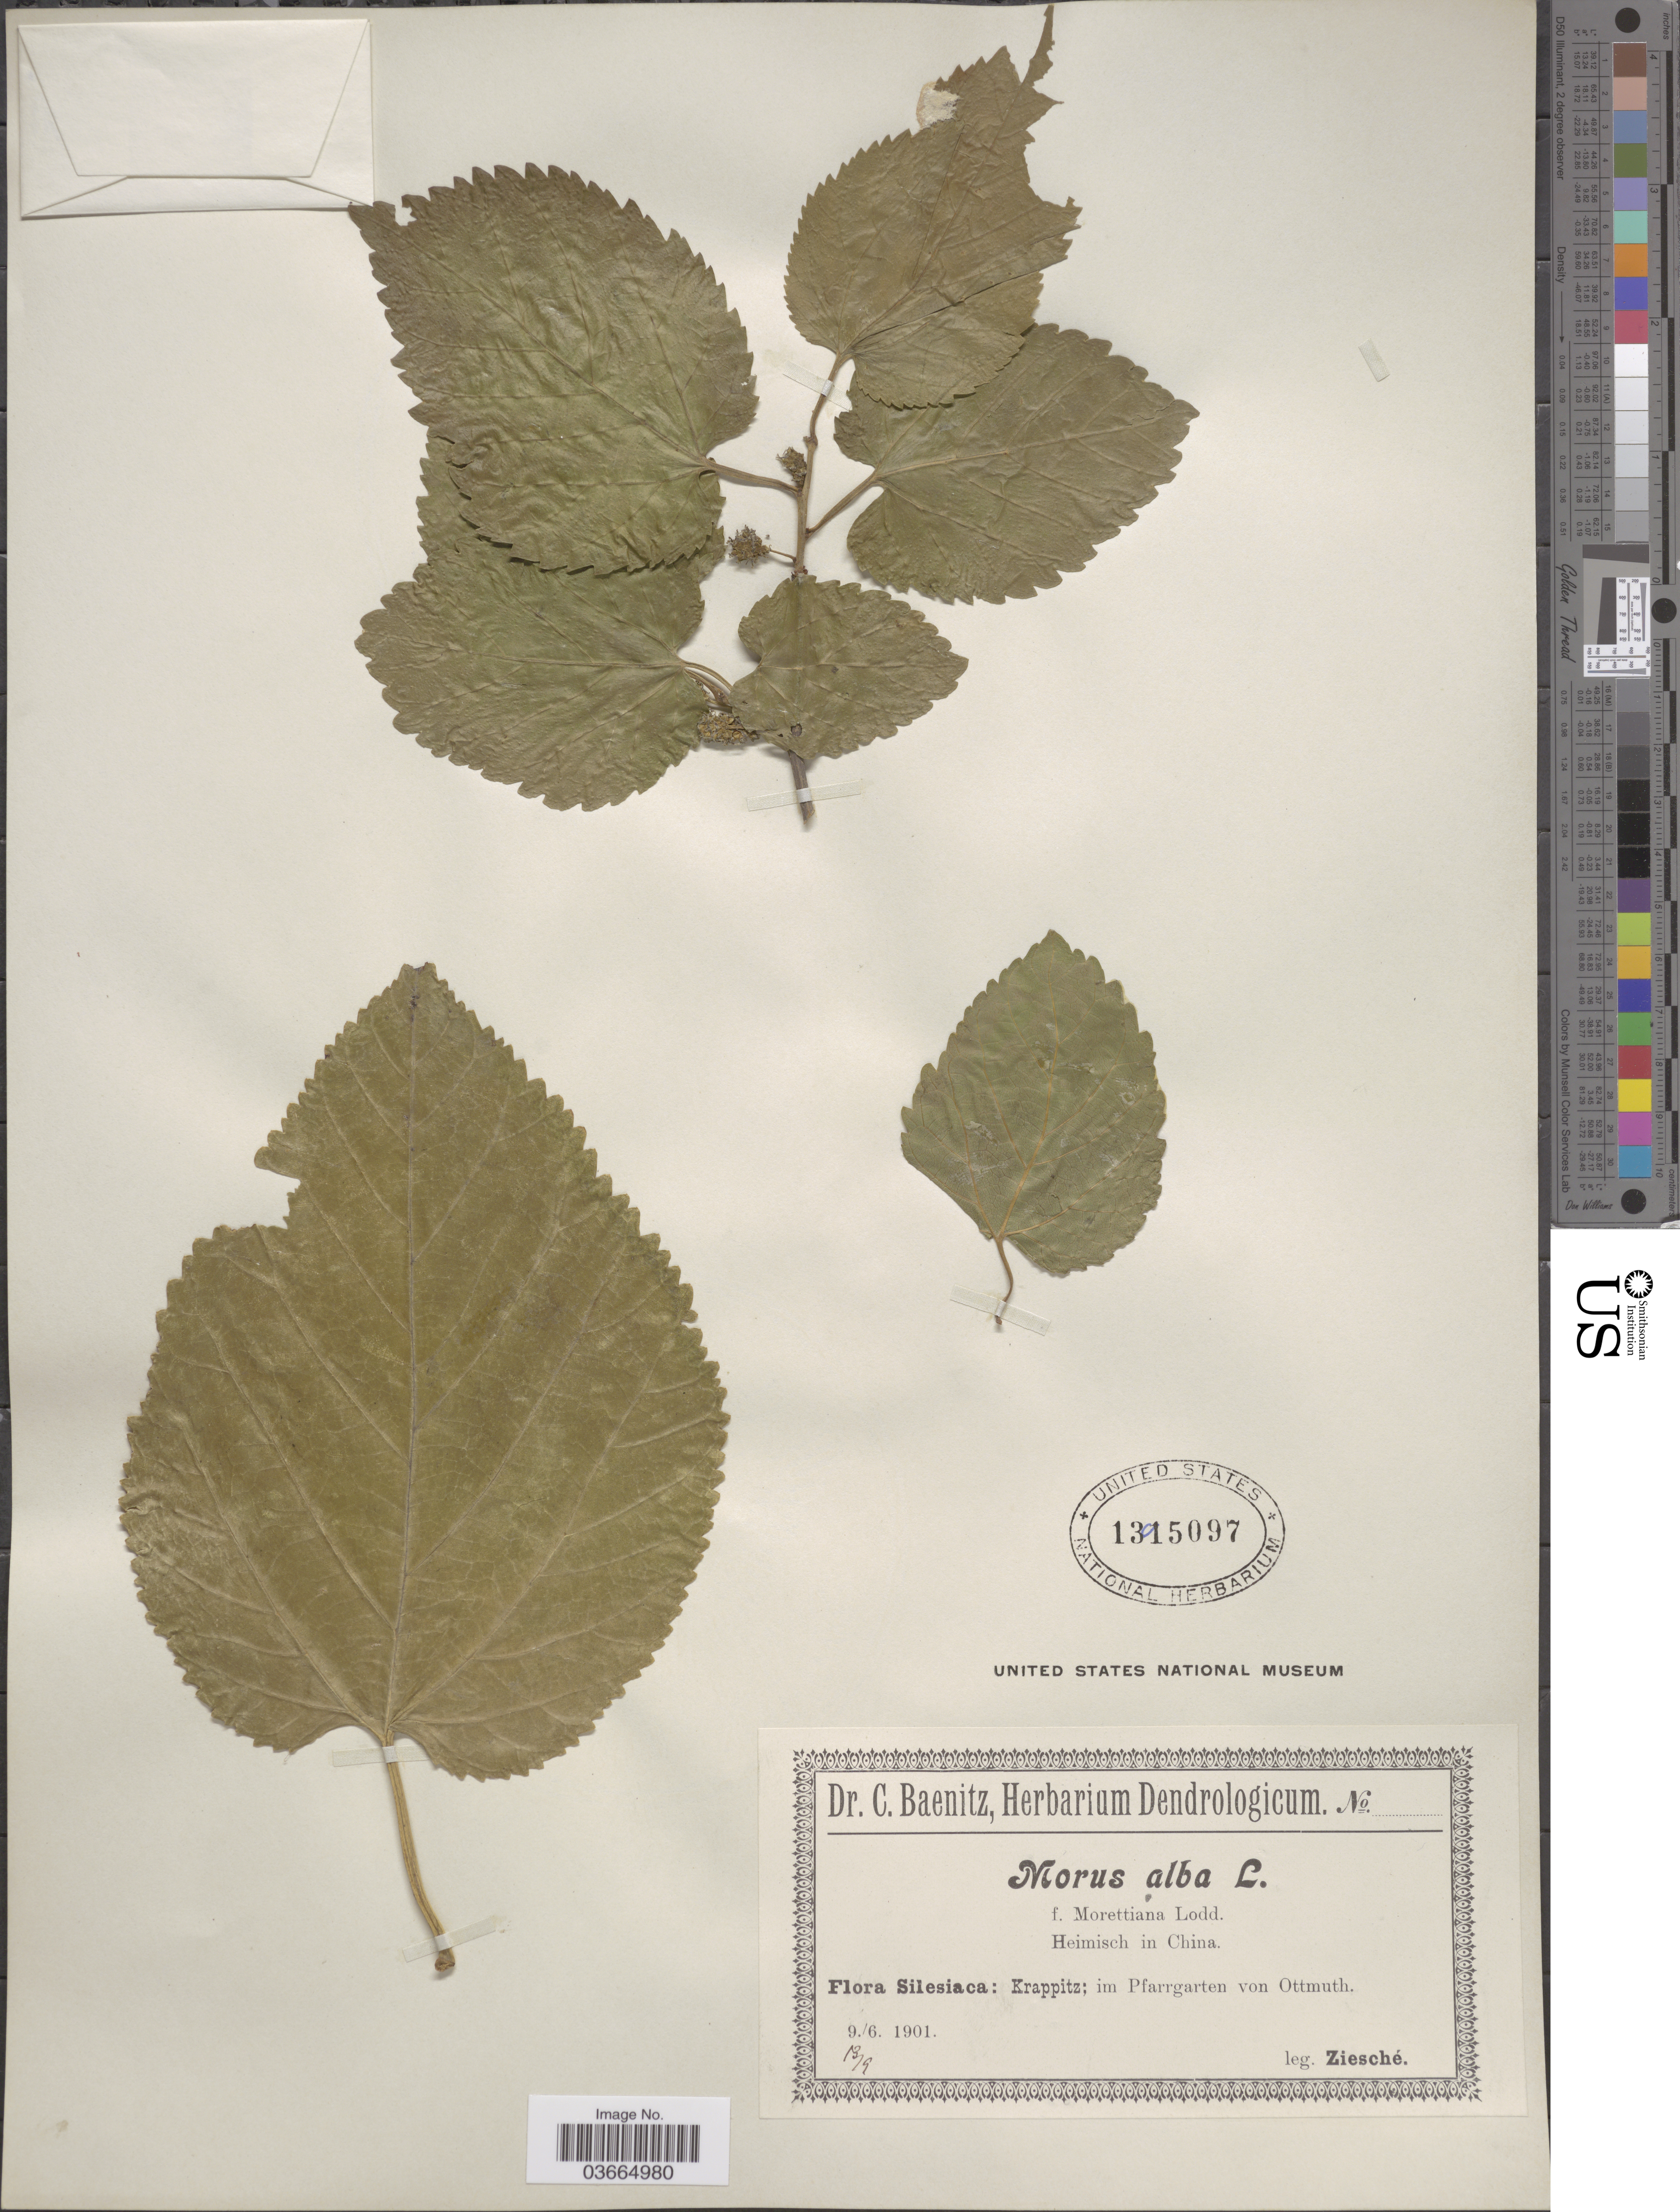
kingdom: Plantae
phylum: Tracheophyta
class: Magnoliopsida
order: Rosales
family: Moraceae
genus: Morus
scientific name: Morus alba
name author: L.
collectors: Ziesché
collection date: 1901-06-09/1901-09-13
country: Poland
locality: Silesiaca: Krappitz; im Pfarrgarten von Ottmuth.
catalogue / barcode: US 1395097